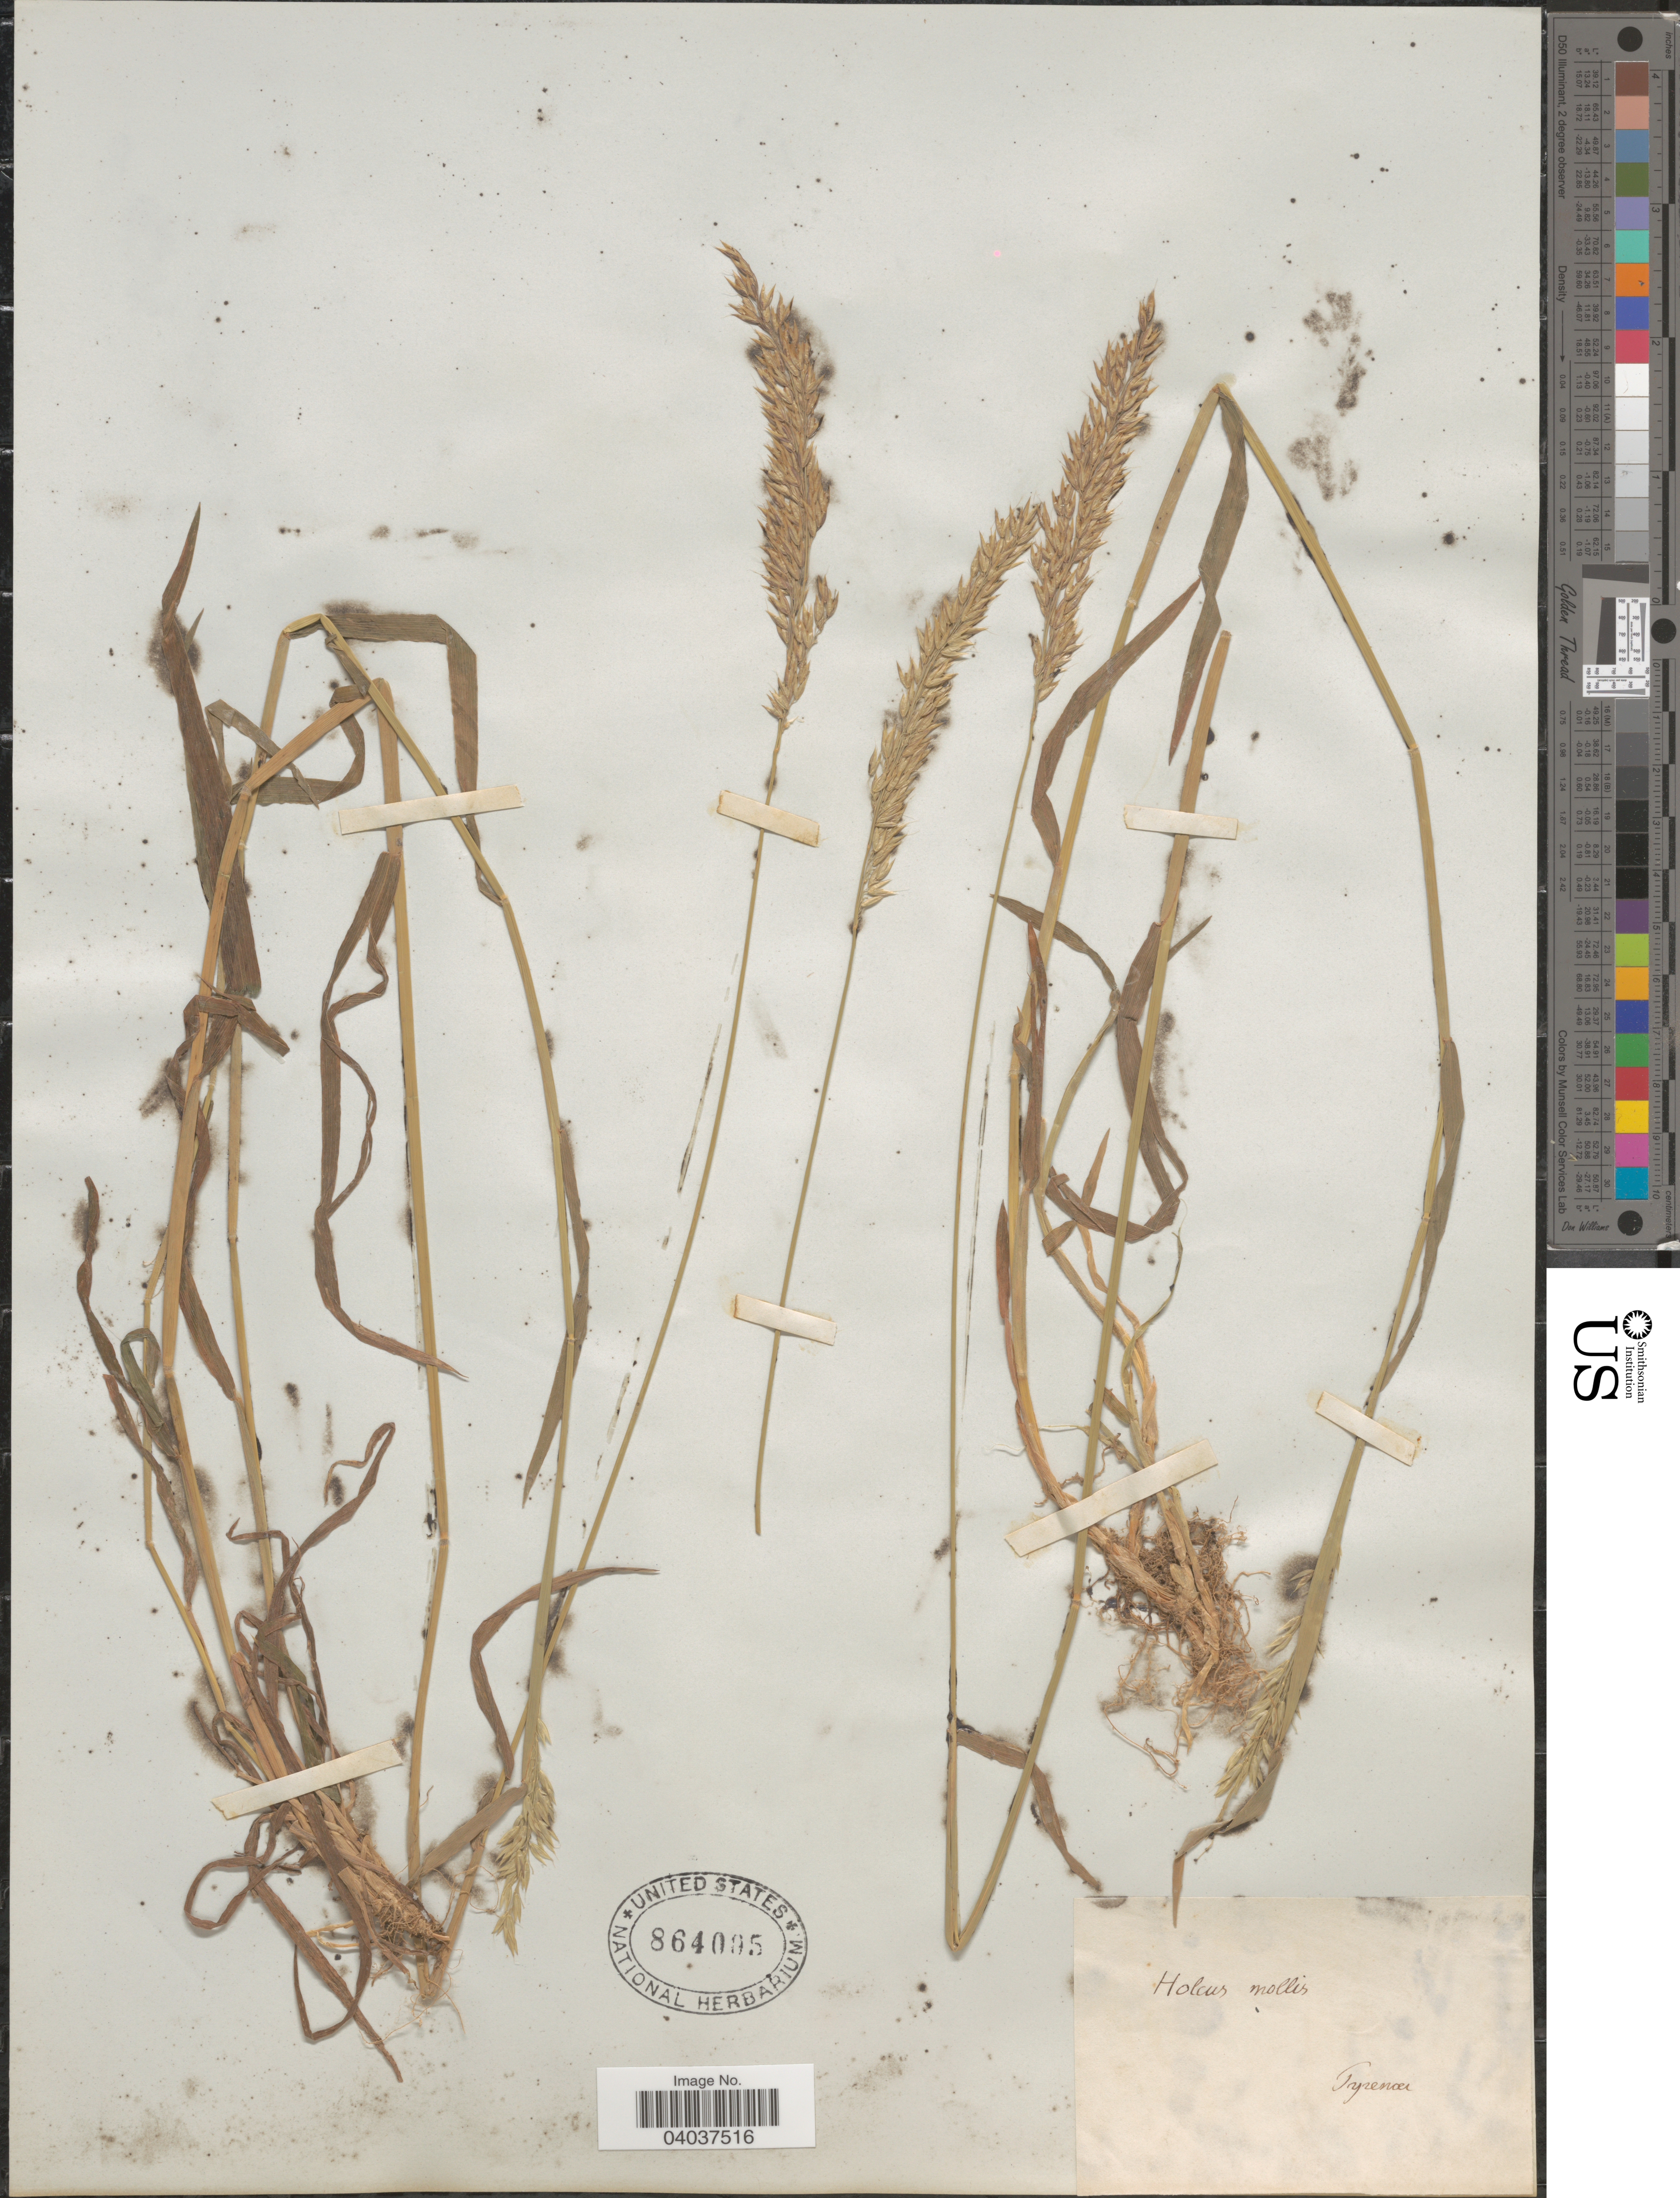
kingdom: Plantae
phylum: Tracheophyta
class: Liliopsida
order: Poales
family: Poaceae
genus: Holcus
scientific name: Holcus mollis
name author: L.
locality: Tyrenaei.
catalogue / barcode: US 864005